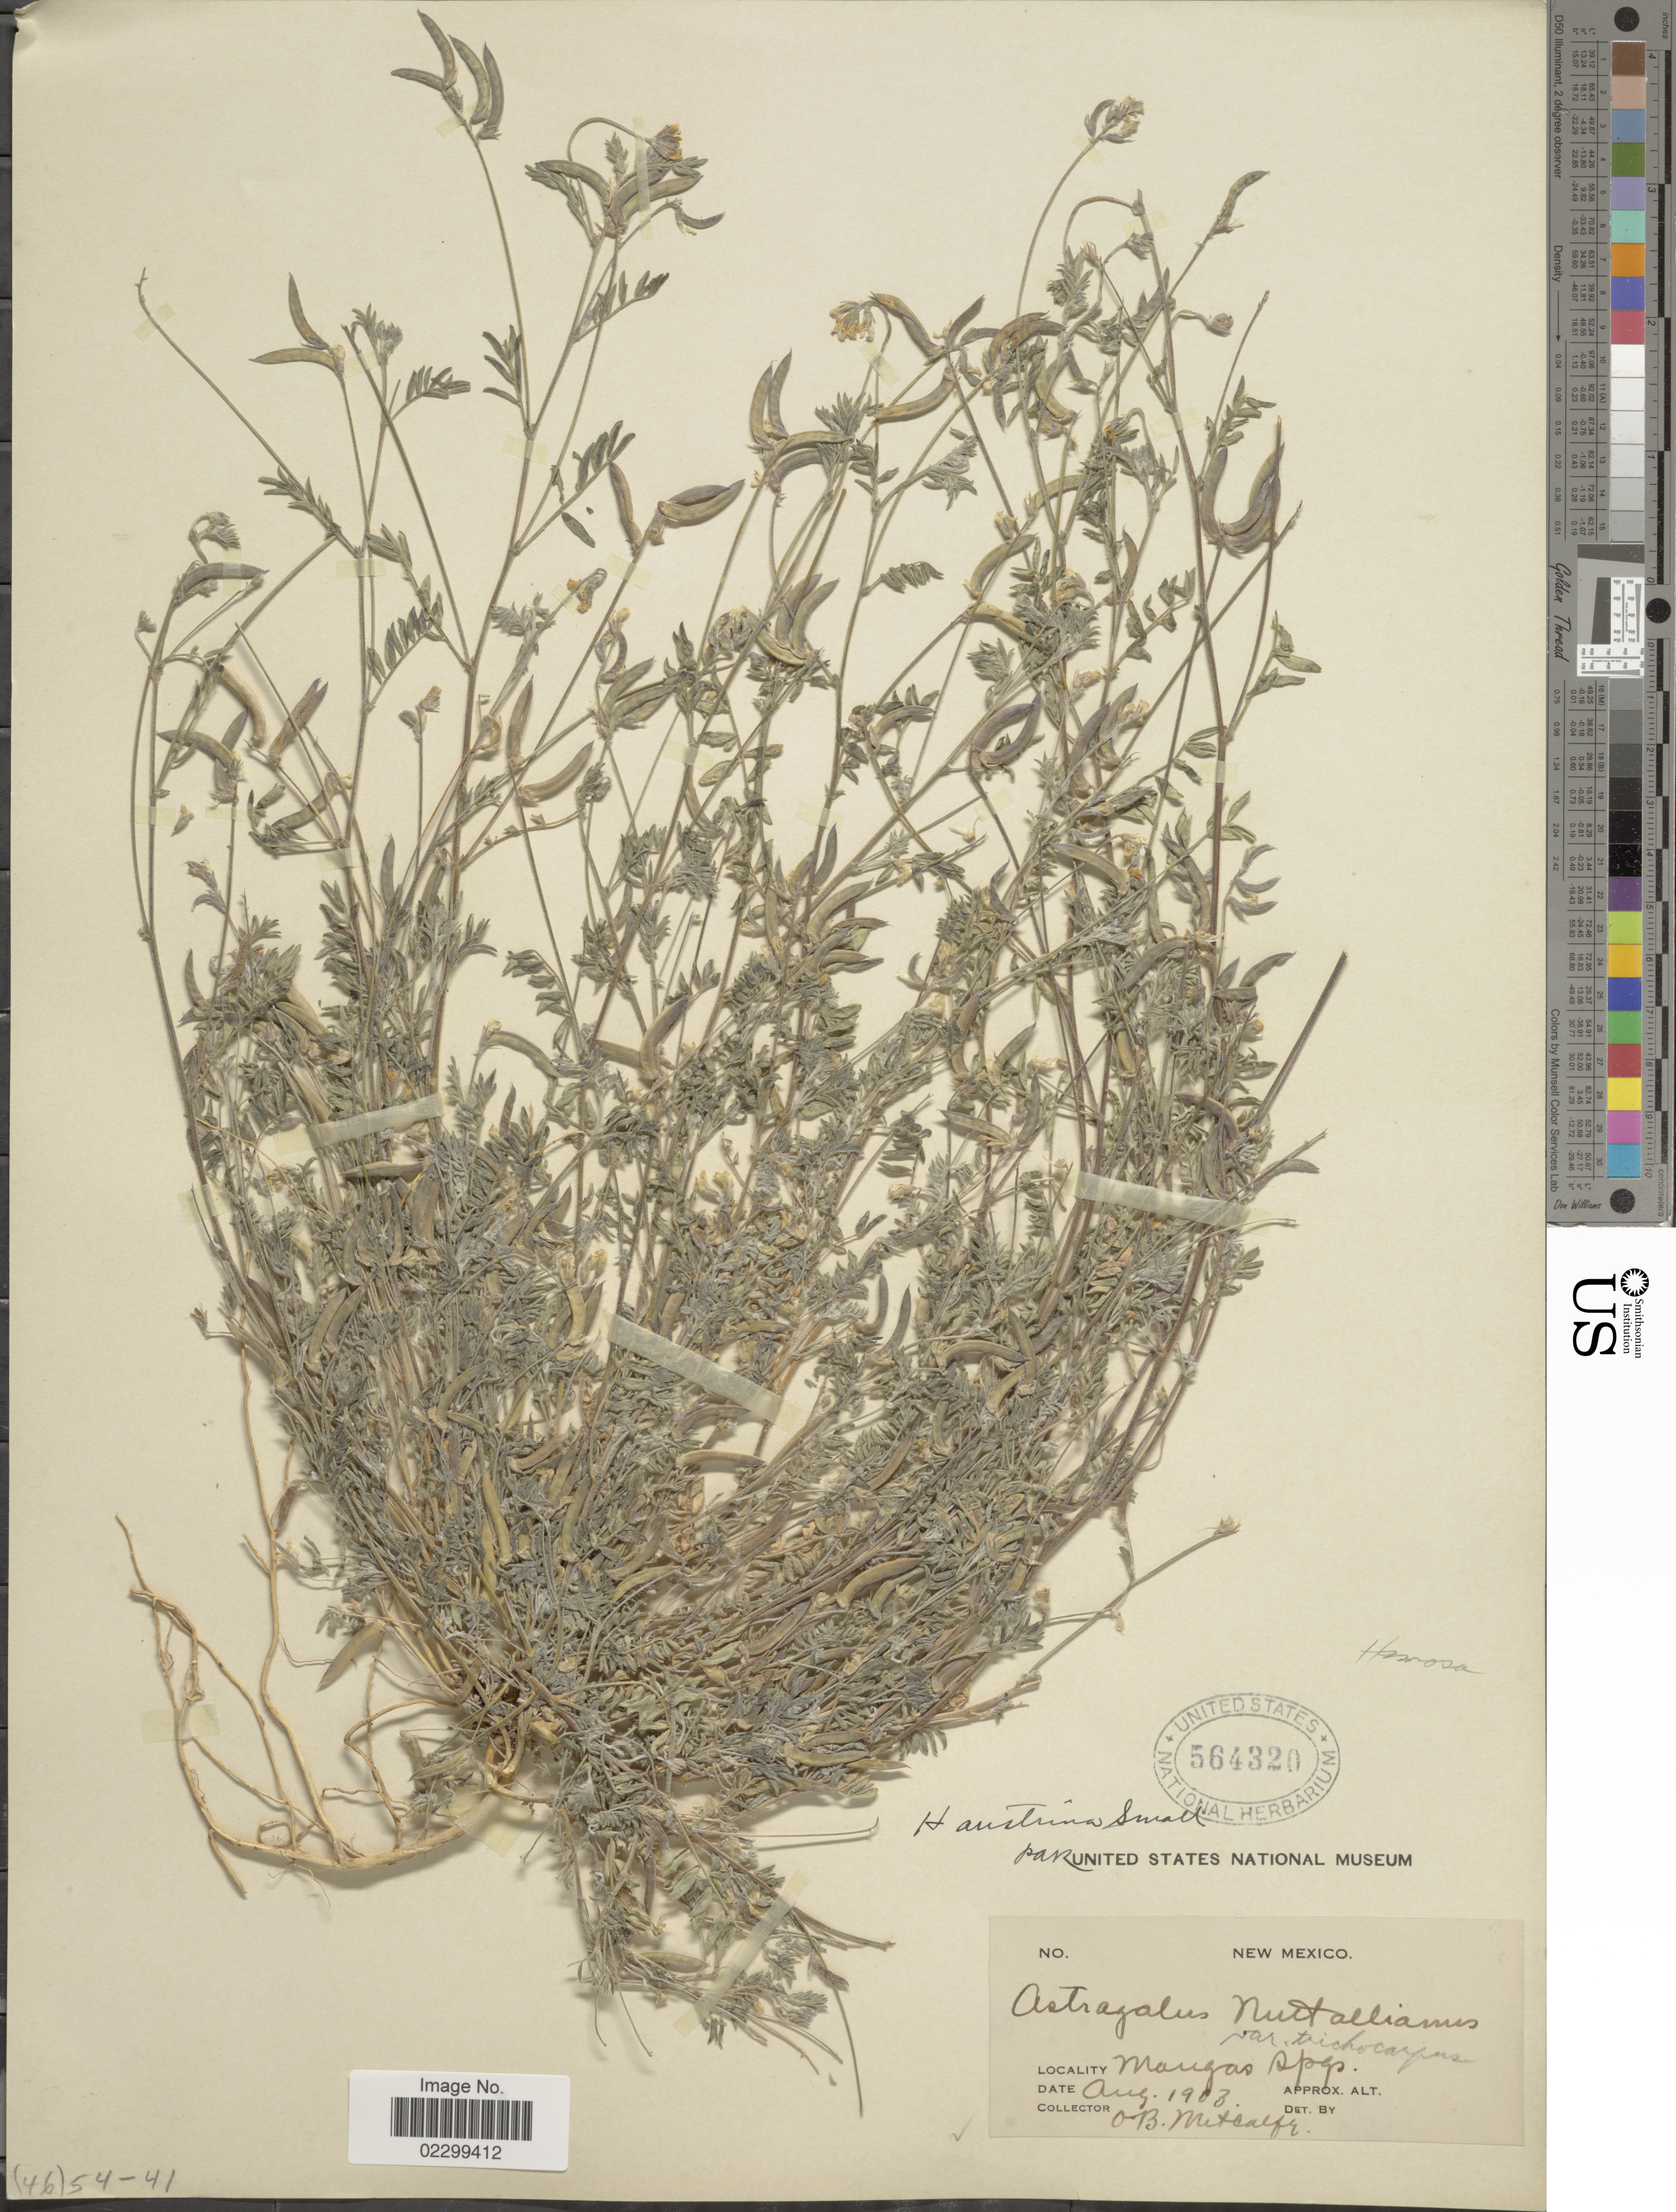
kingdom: Plantae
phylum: Tracheophyta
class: Magnoliopsida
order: Fabales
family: Fabaceae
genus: Astragalus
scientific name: Astragalus nuttallianus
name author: DC.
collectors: O. B. Metcalfe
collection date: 1903-08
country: United States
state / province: New Mexico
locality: Maugas spgs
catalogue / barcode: US 564320